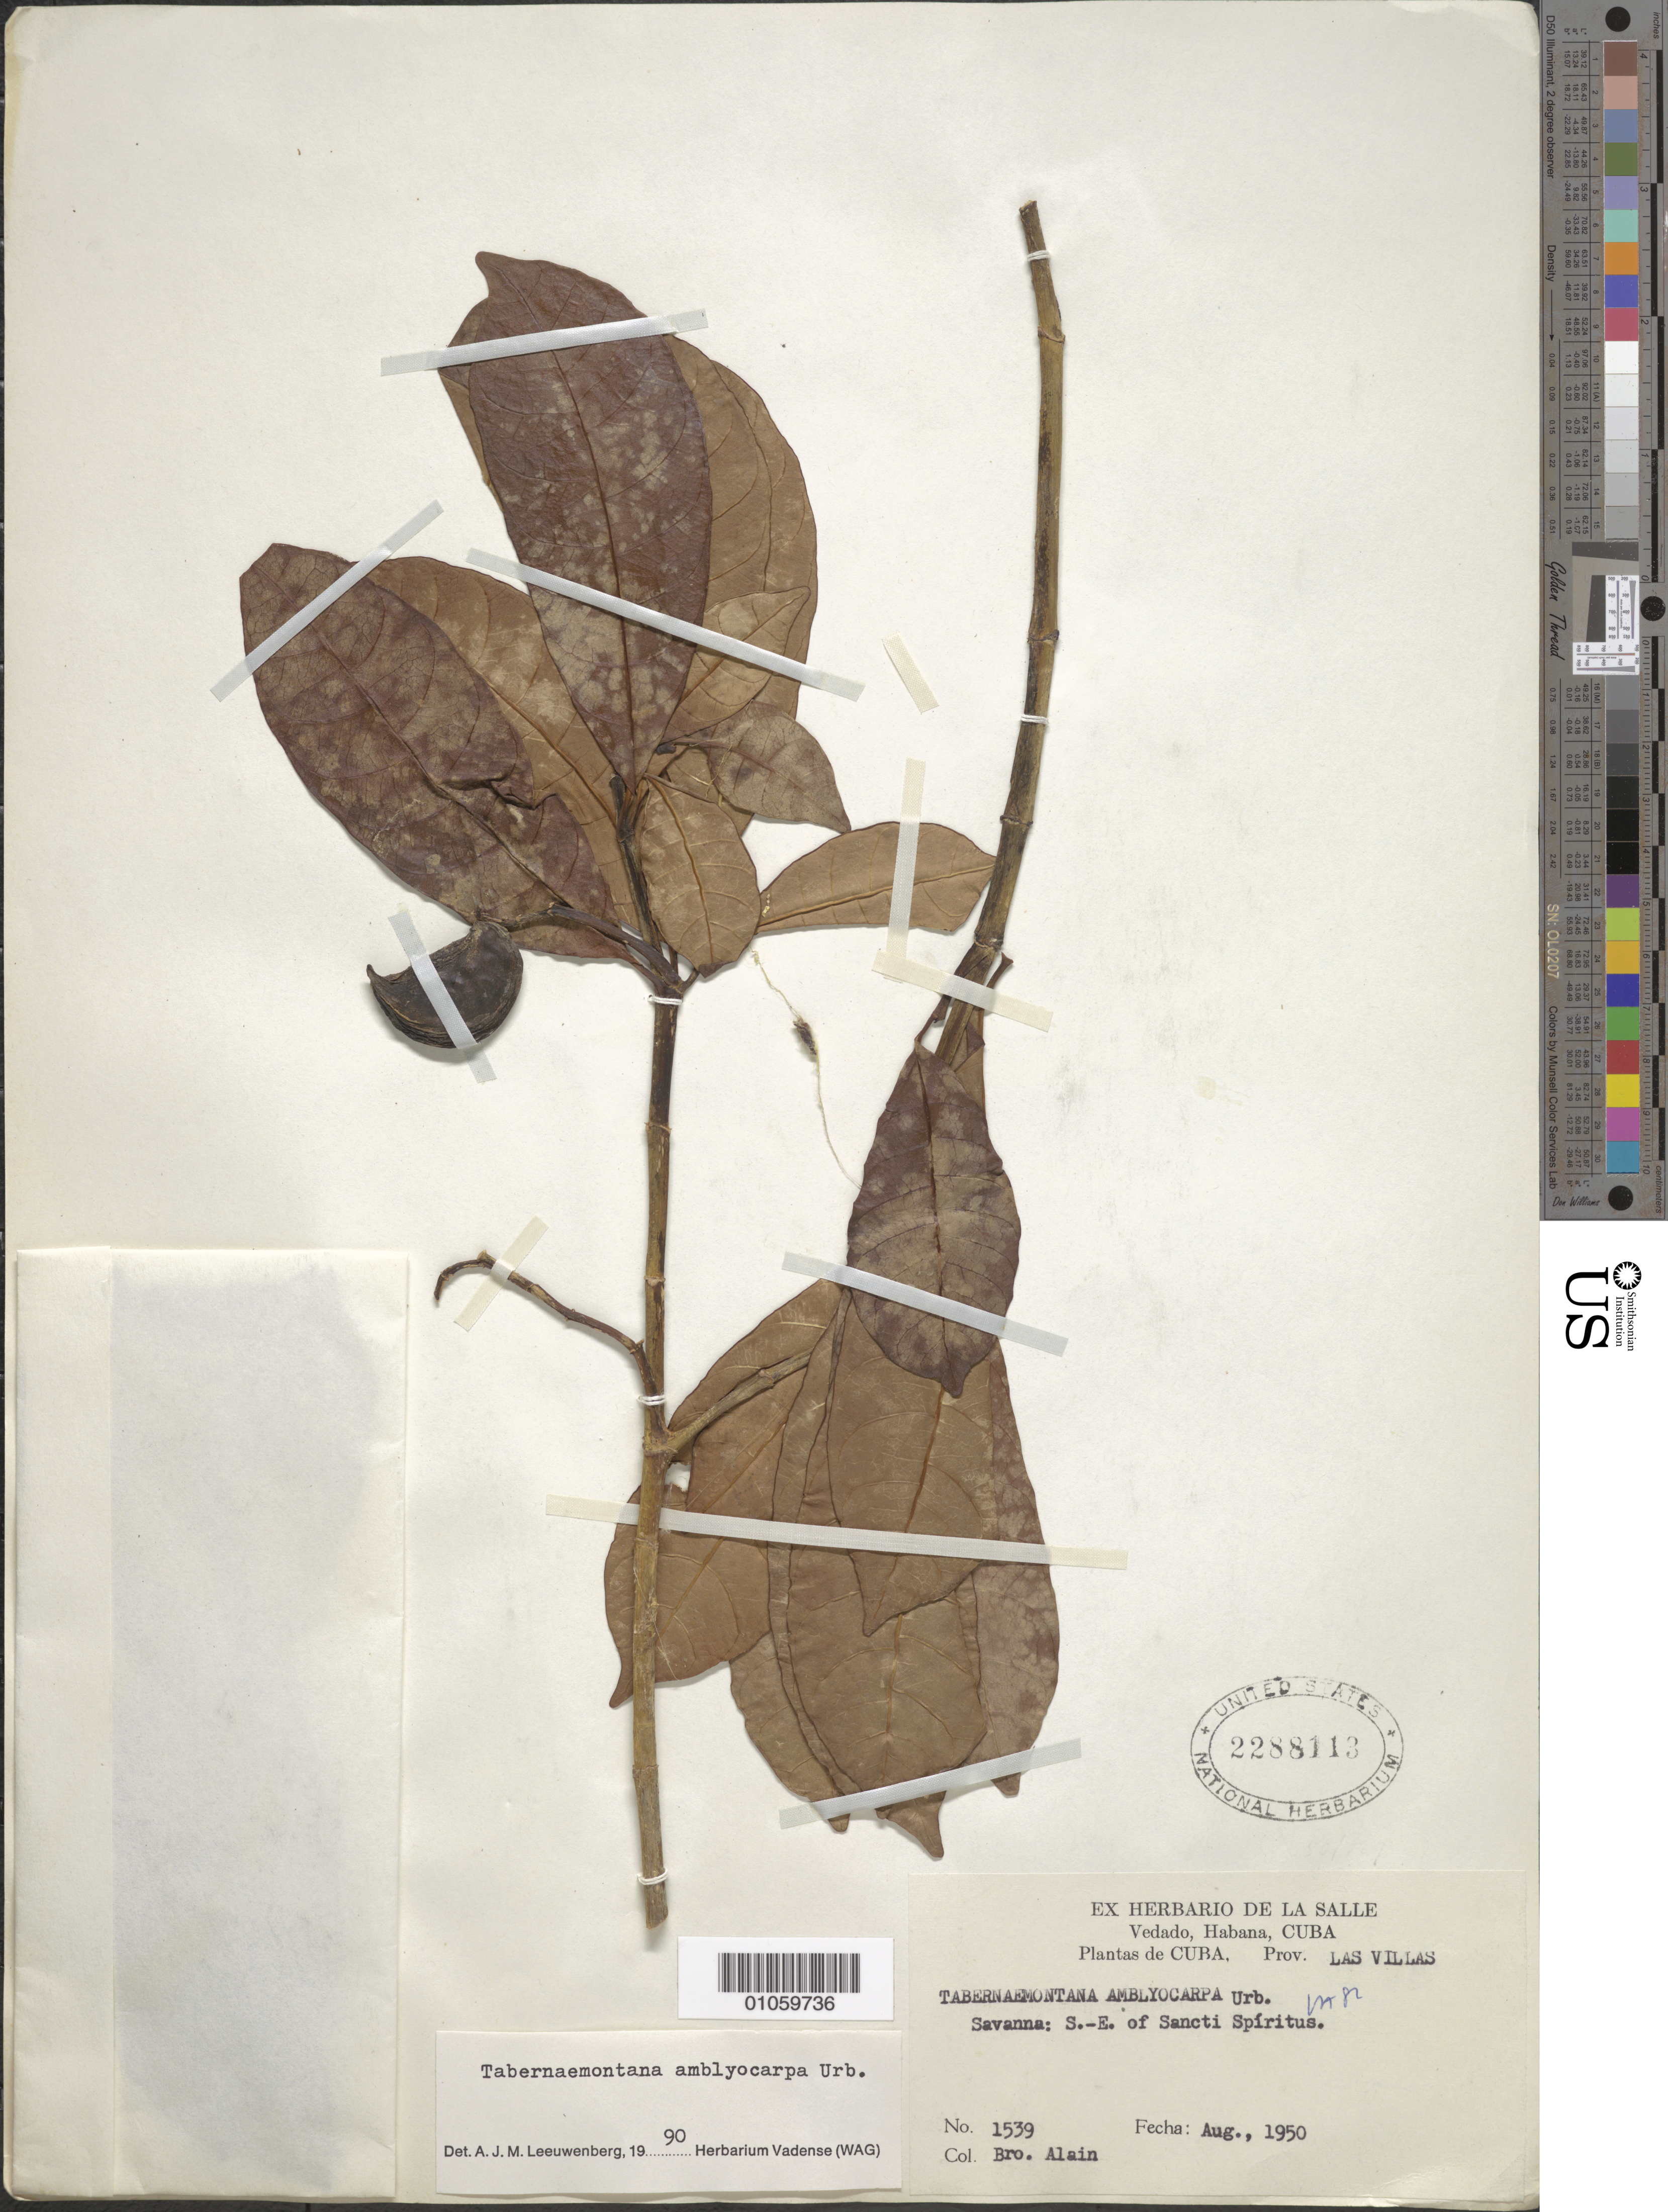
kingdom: Plantae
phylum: Tracheophyta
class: Magnoliopsida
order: Gentianales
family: Apocynaceae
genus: Tabernaemontana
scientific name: Tabernaemontana amblyocarpa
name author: Urb.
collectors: A. H. Liogier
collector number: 1539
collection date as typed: Aug 1950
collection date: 1950-08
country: Cuba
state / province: Las Villas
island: Cuba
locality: Savanna: S -E of Sancti Spíritus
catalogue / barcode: US 2288113